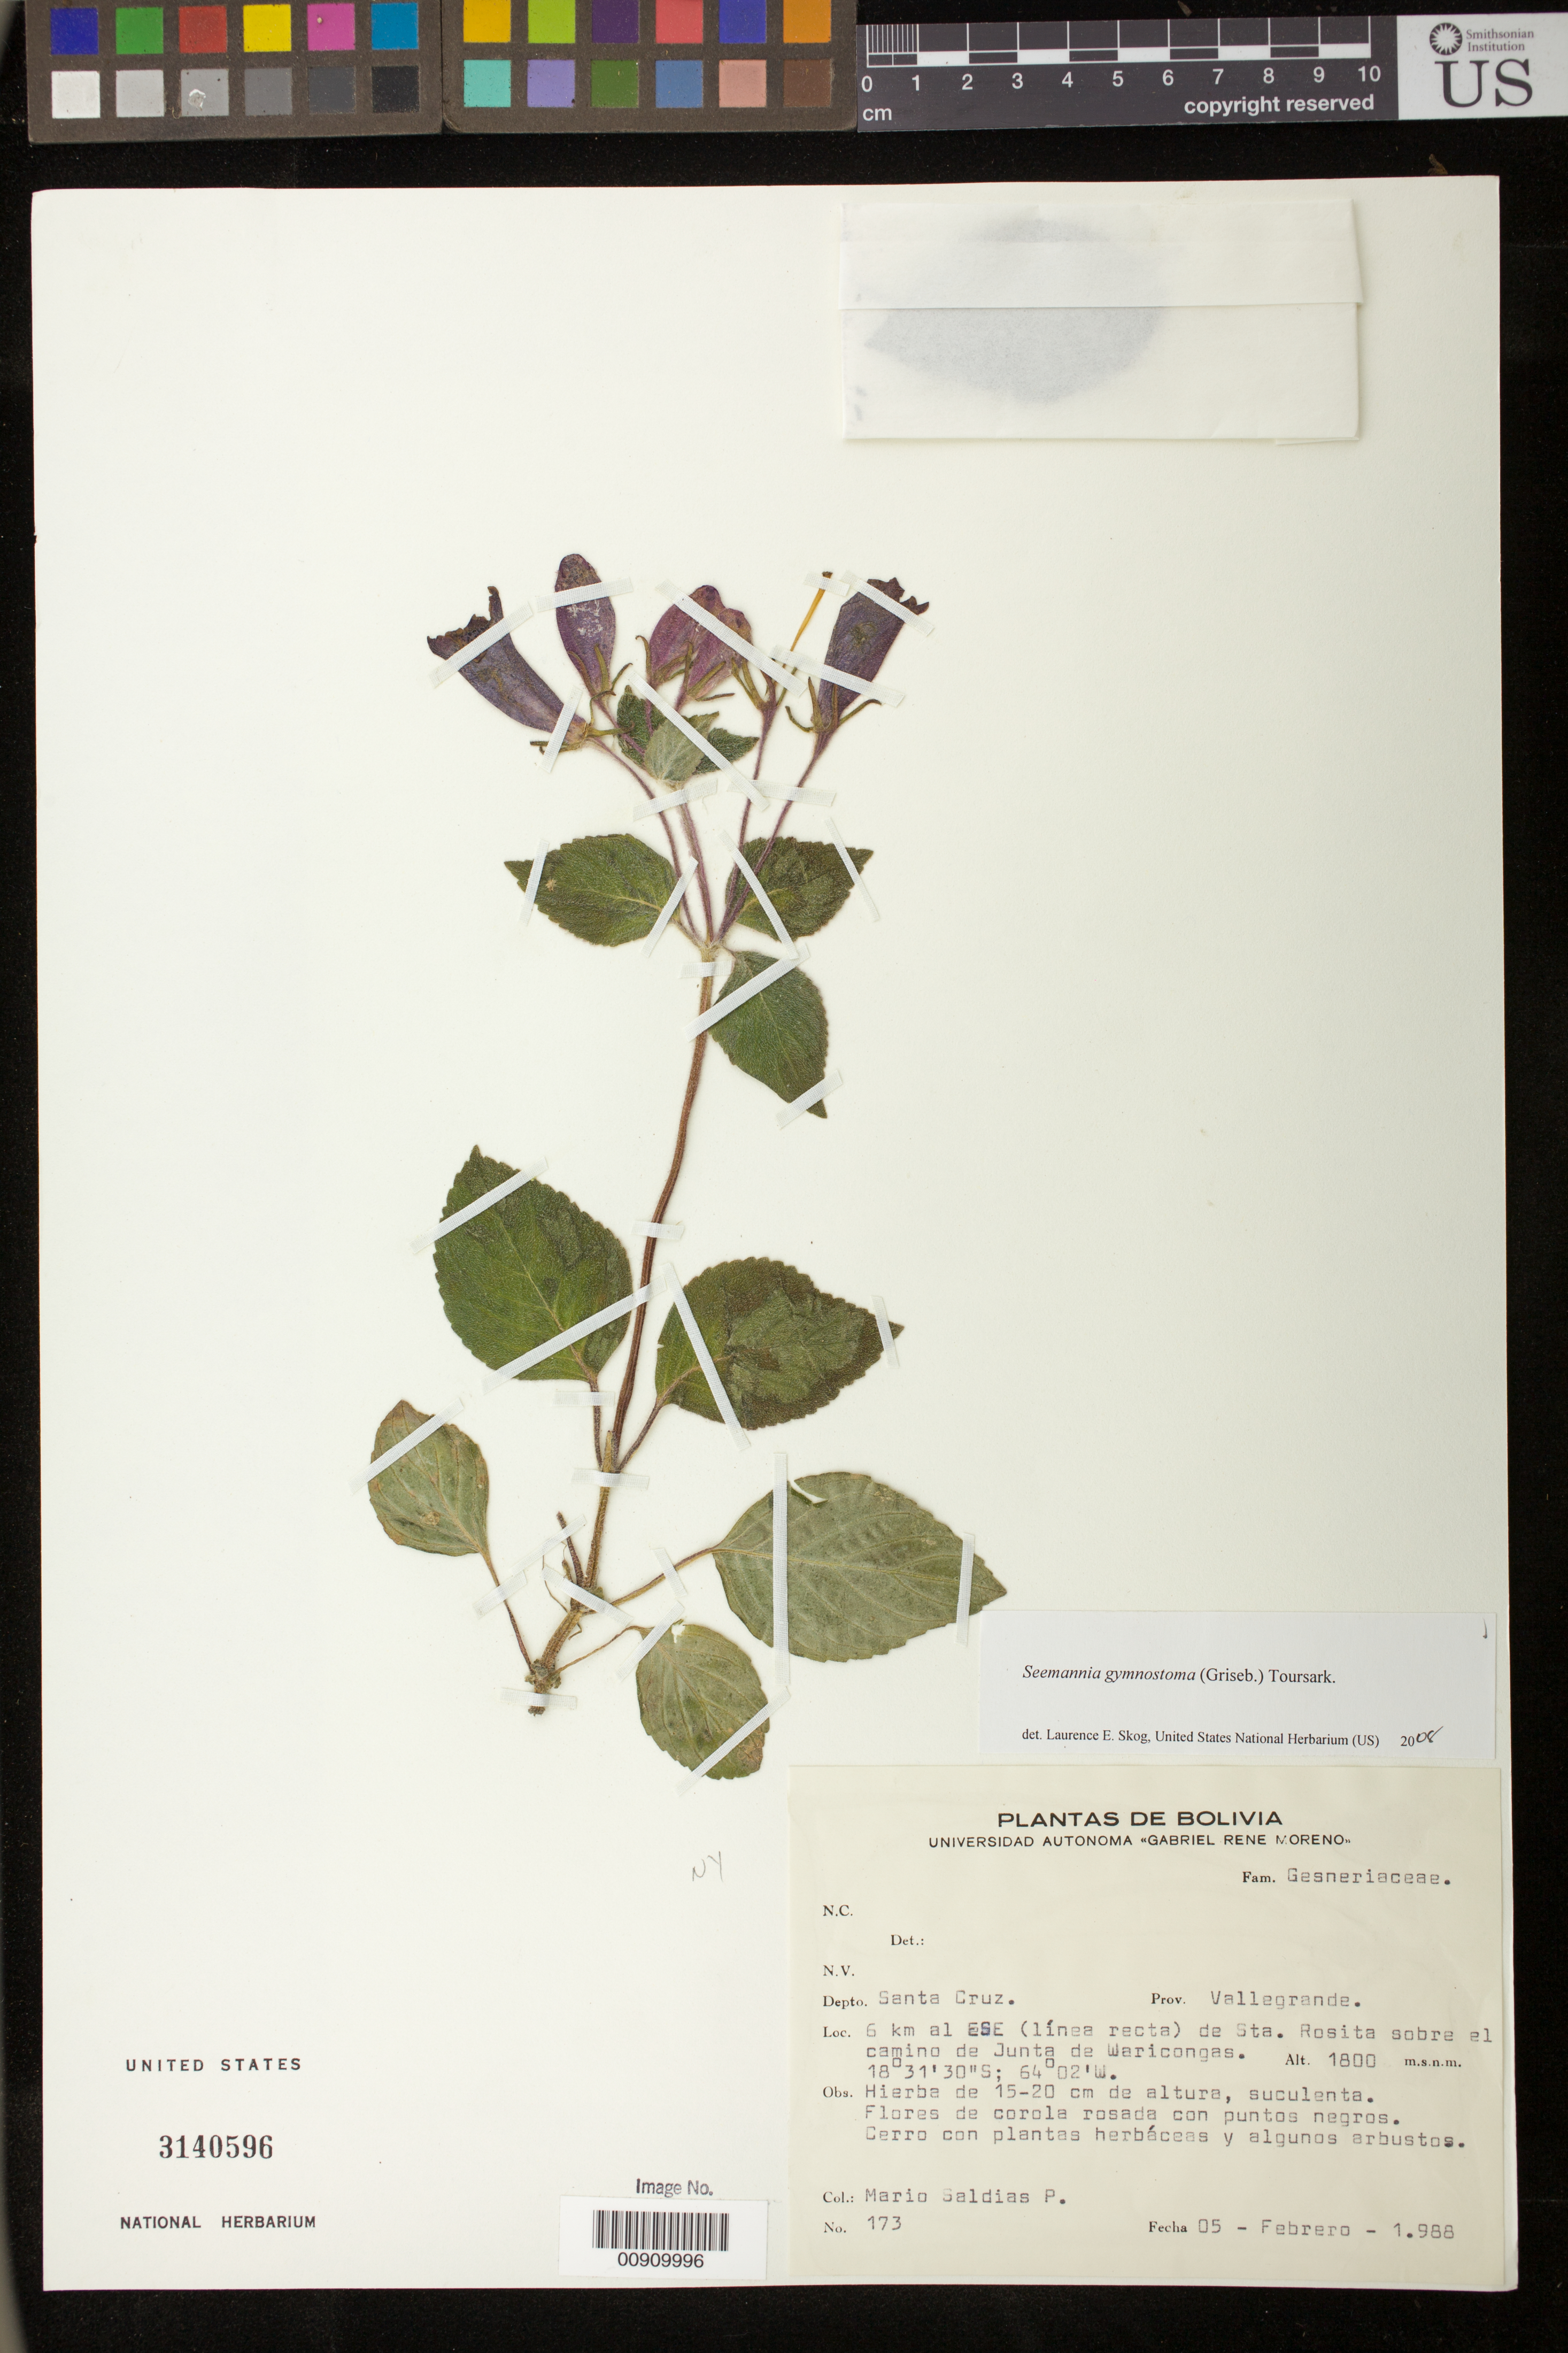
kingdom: Plantae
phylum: Tracheophyta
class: Magnoliopsida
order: Lamiales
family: Gesneriaceae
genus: Seemannia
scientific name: Seemannia gymnostoma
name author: (Griseb.) Toursark.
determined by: Skog, Laurence E.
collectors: M. Saldias P.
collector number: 173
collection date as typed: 05 Feb 1988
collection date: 1988-02-05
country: Bolivia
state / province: Santa Cruz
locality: Prov. Vallegrande, 6 km al ESE de Sta. Rosita sobre el camino de Junta de Waricongas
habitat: cerro con plants herbaceas y algunos arbustos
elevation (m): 1800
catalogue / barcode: US 3140596